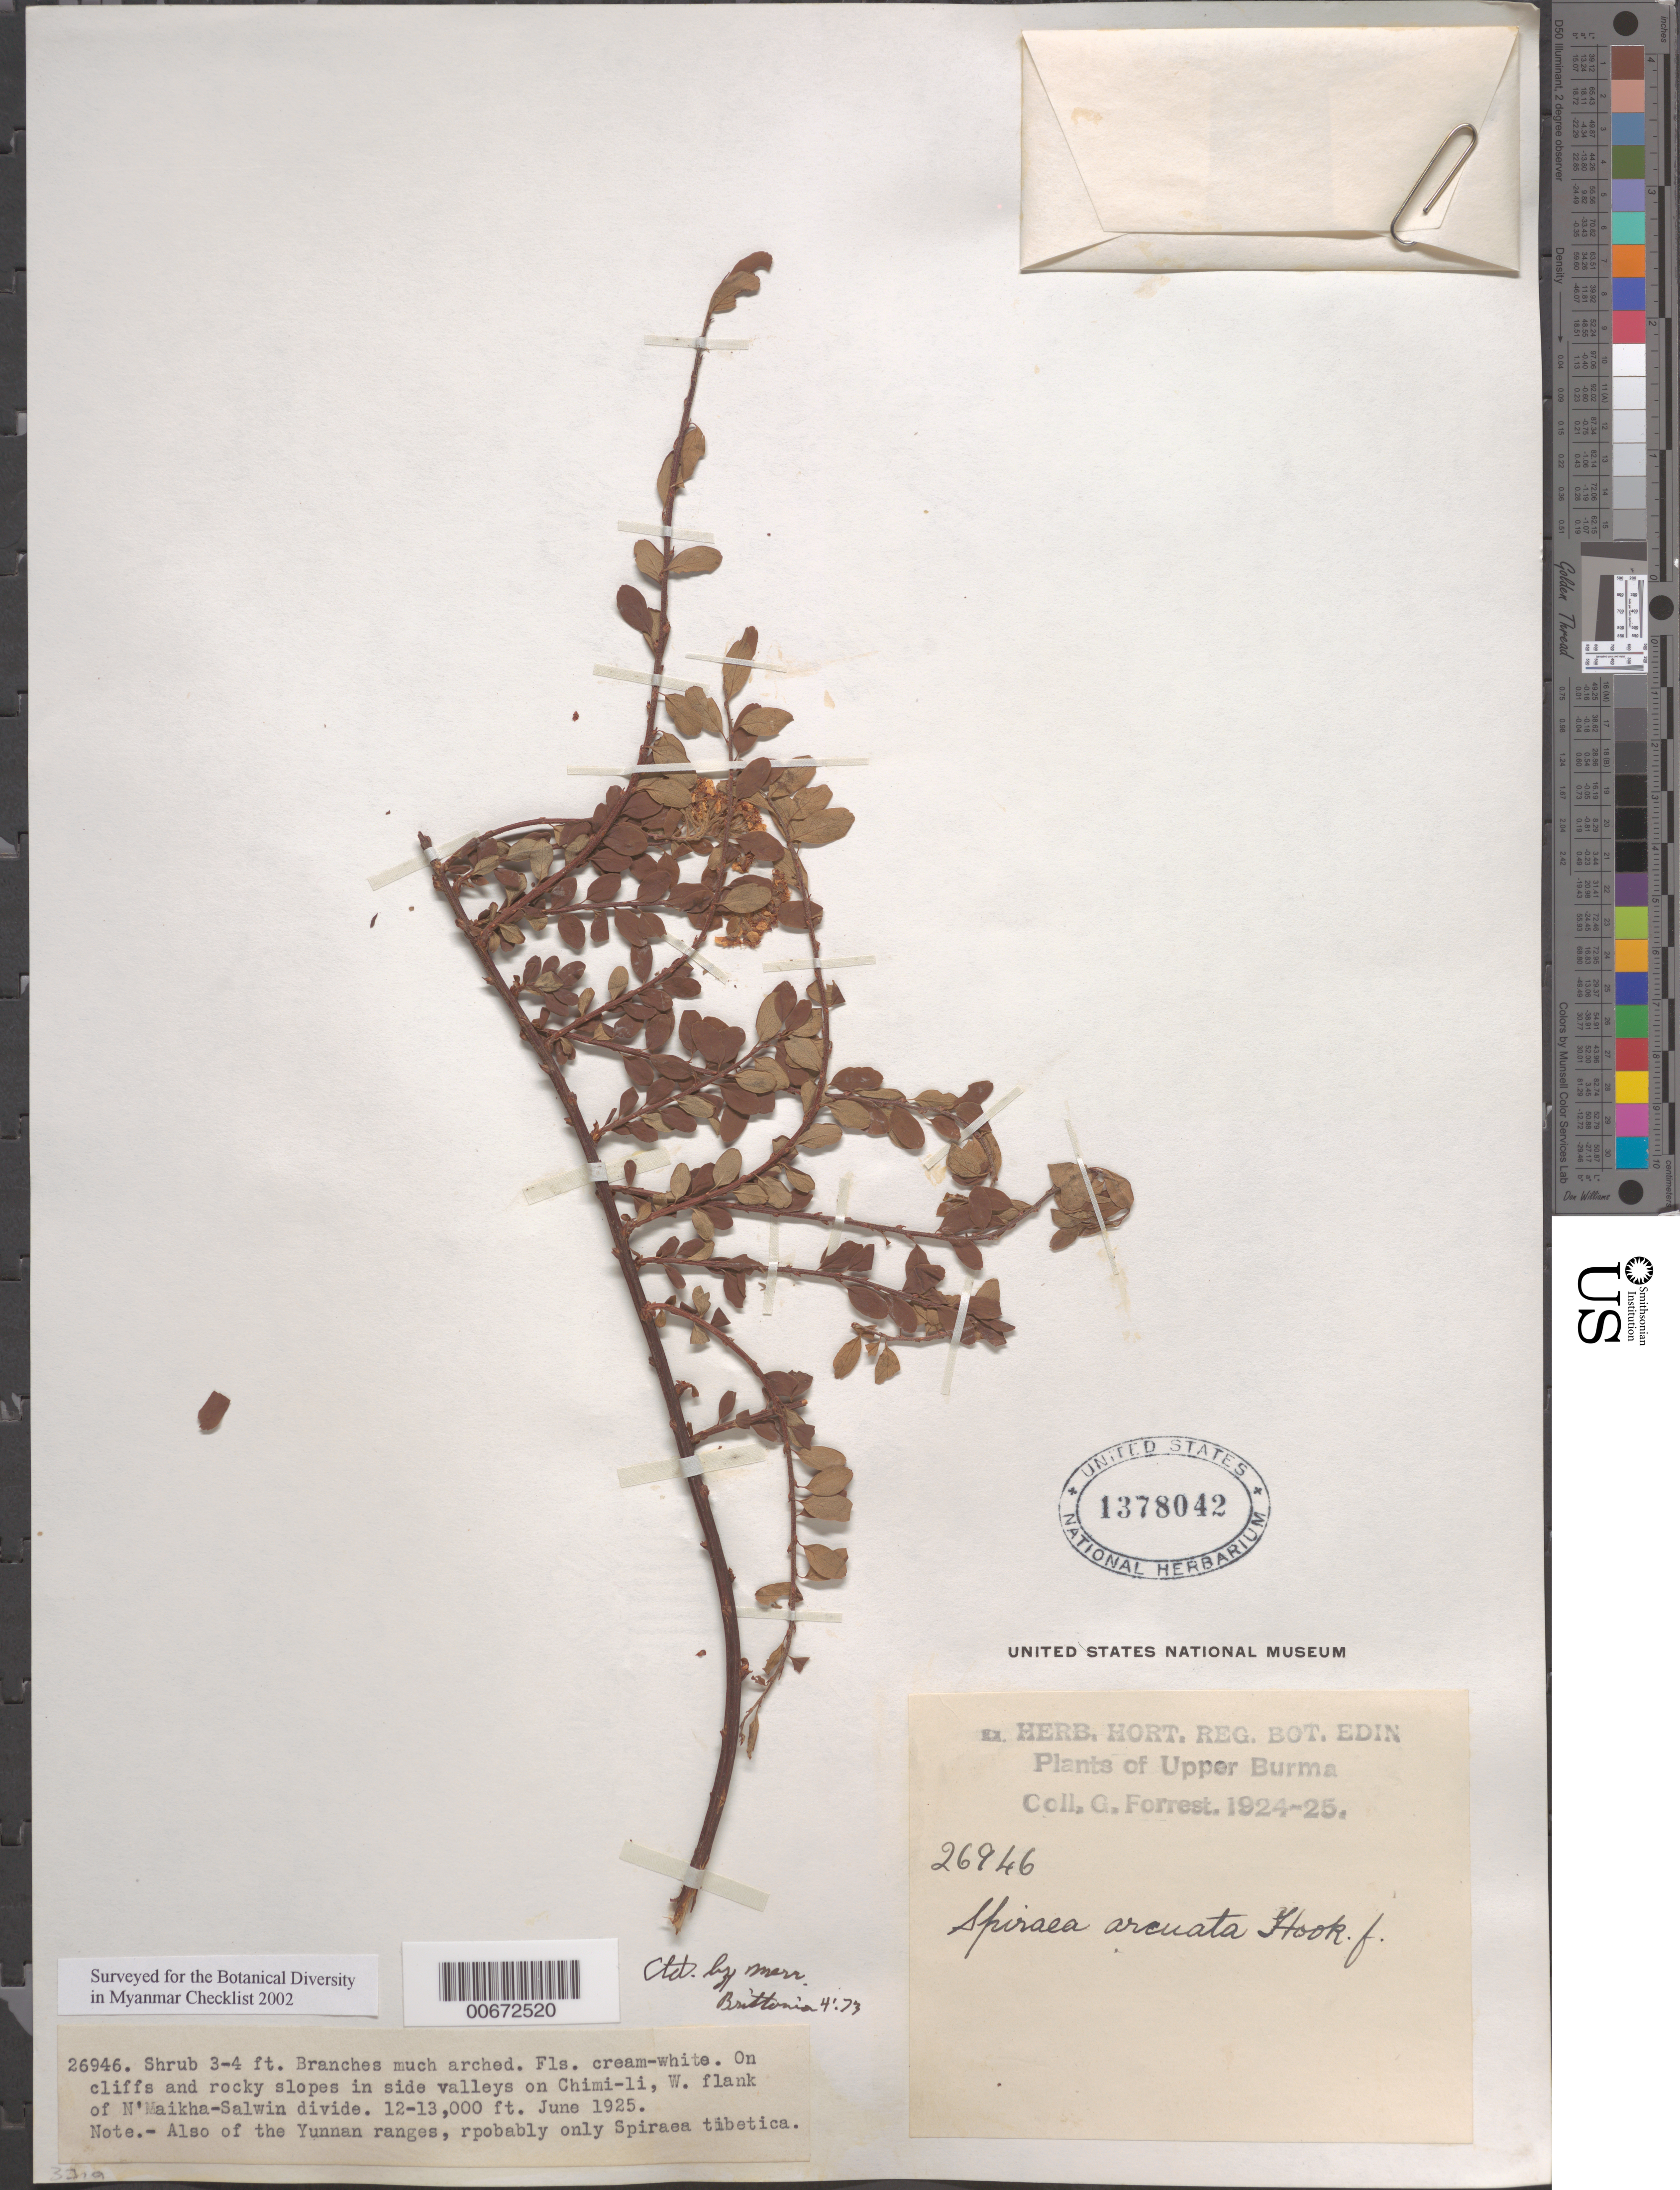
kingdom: Plantae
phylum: Tracheophyta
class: Magnoliopsida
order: Rosales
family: Rosaceae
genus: Spiraea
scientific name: Spiraea arcuata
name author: Hook. f.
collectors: G. Forrest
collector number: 26946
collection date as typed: Jun 1925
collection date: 1925-06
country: Myanmar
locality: Upper Burma, W flank of N'Maikha-Salwin Divide, Chimi-li.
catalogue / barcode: US 1378042